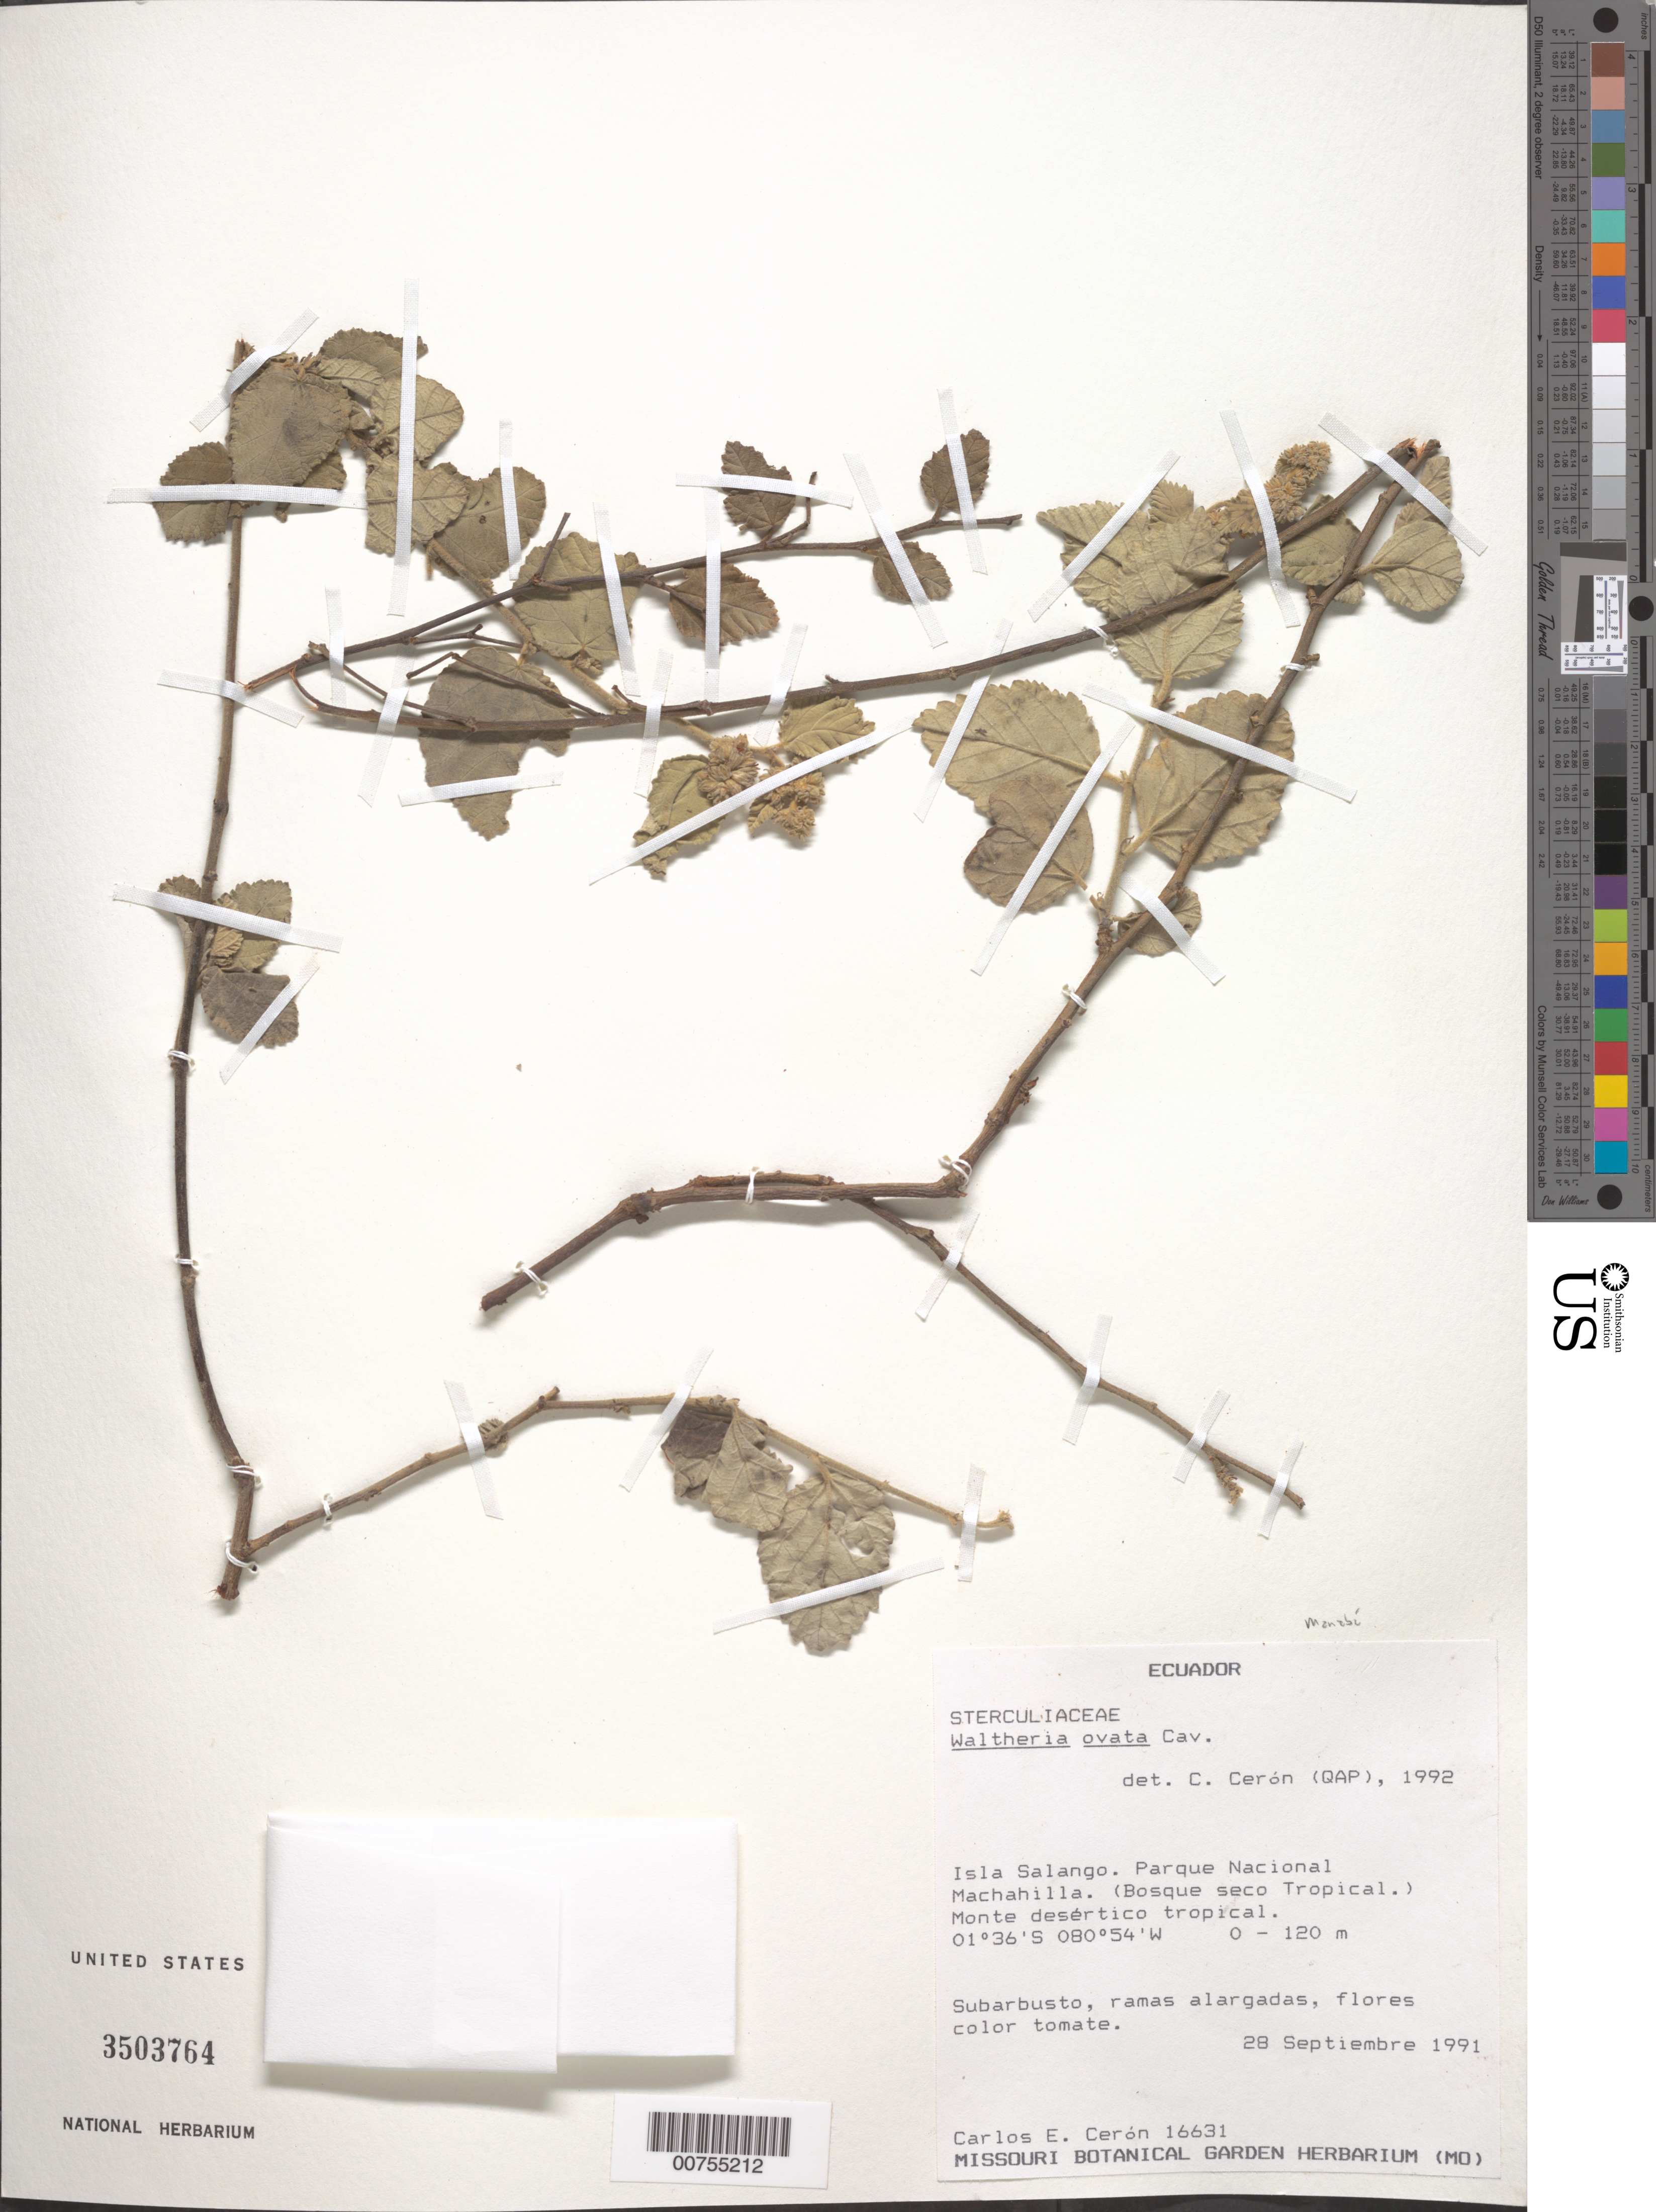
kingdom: Plantae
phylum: Tracheophyta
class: Magnoliopsida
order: Malvales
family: Malvaceae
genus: Waltheria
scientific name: Waltheria ovata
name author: Cav.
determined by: Cerón M., C. E.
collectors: C. E. Cerón M.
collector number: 16631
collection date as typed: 28 Sep 1991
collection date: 1991-09-28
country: Ecuador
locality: Isla Salango. Parque Nacional Machahilla.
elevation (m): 0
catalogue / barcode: US 3503764